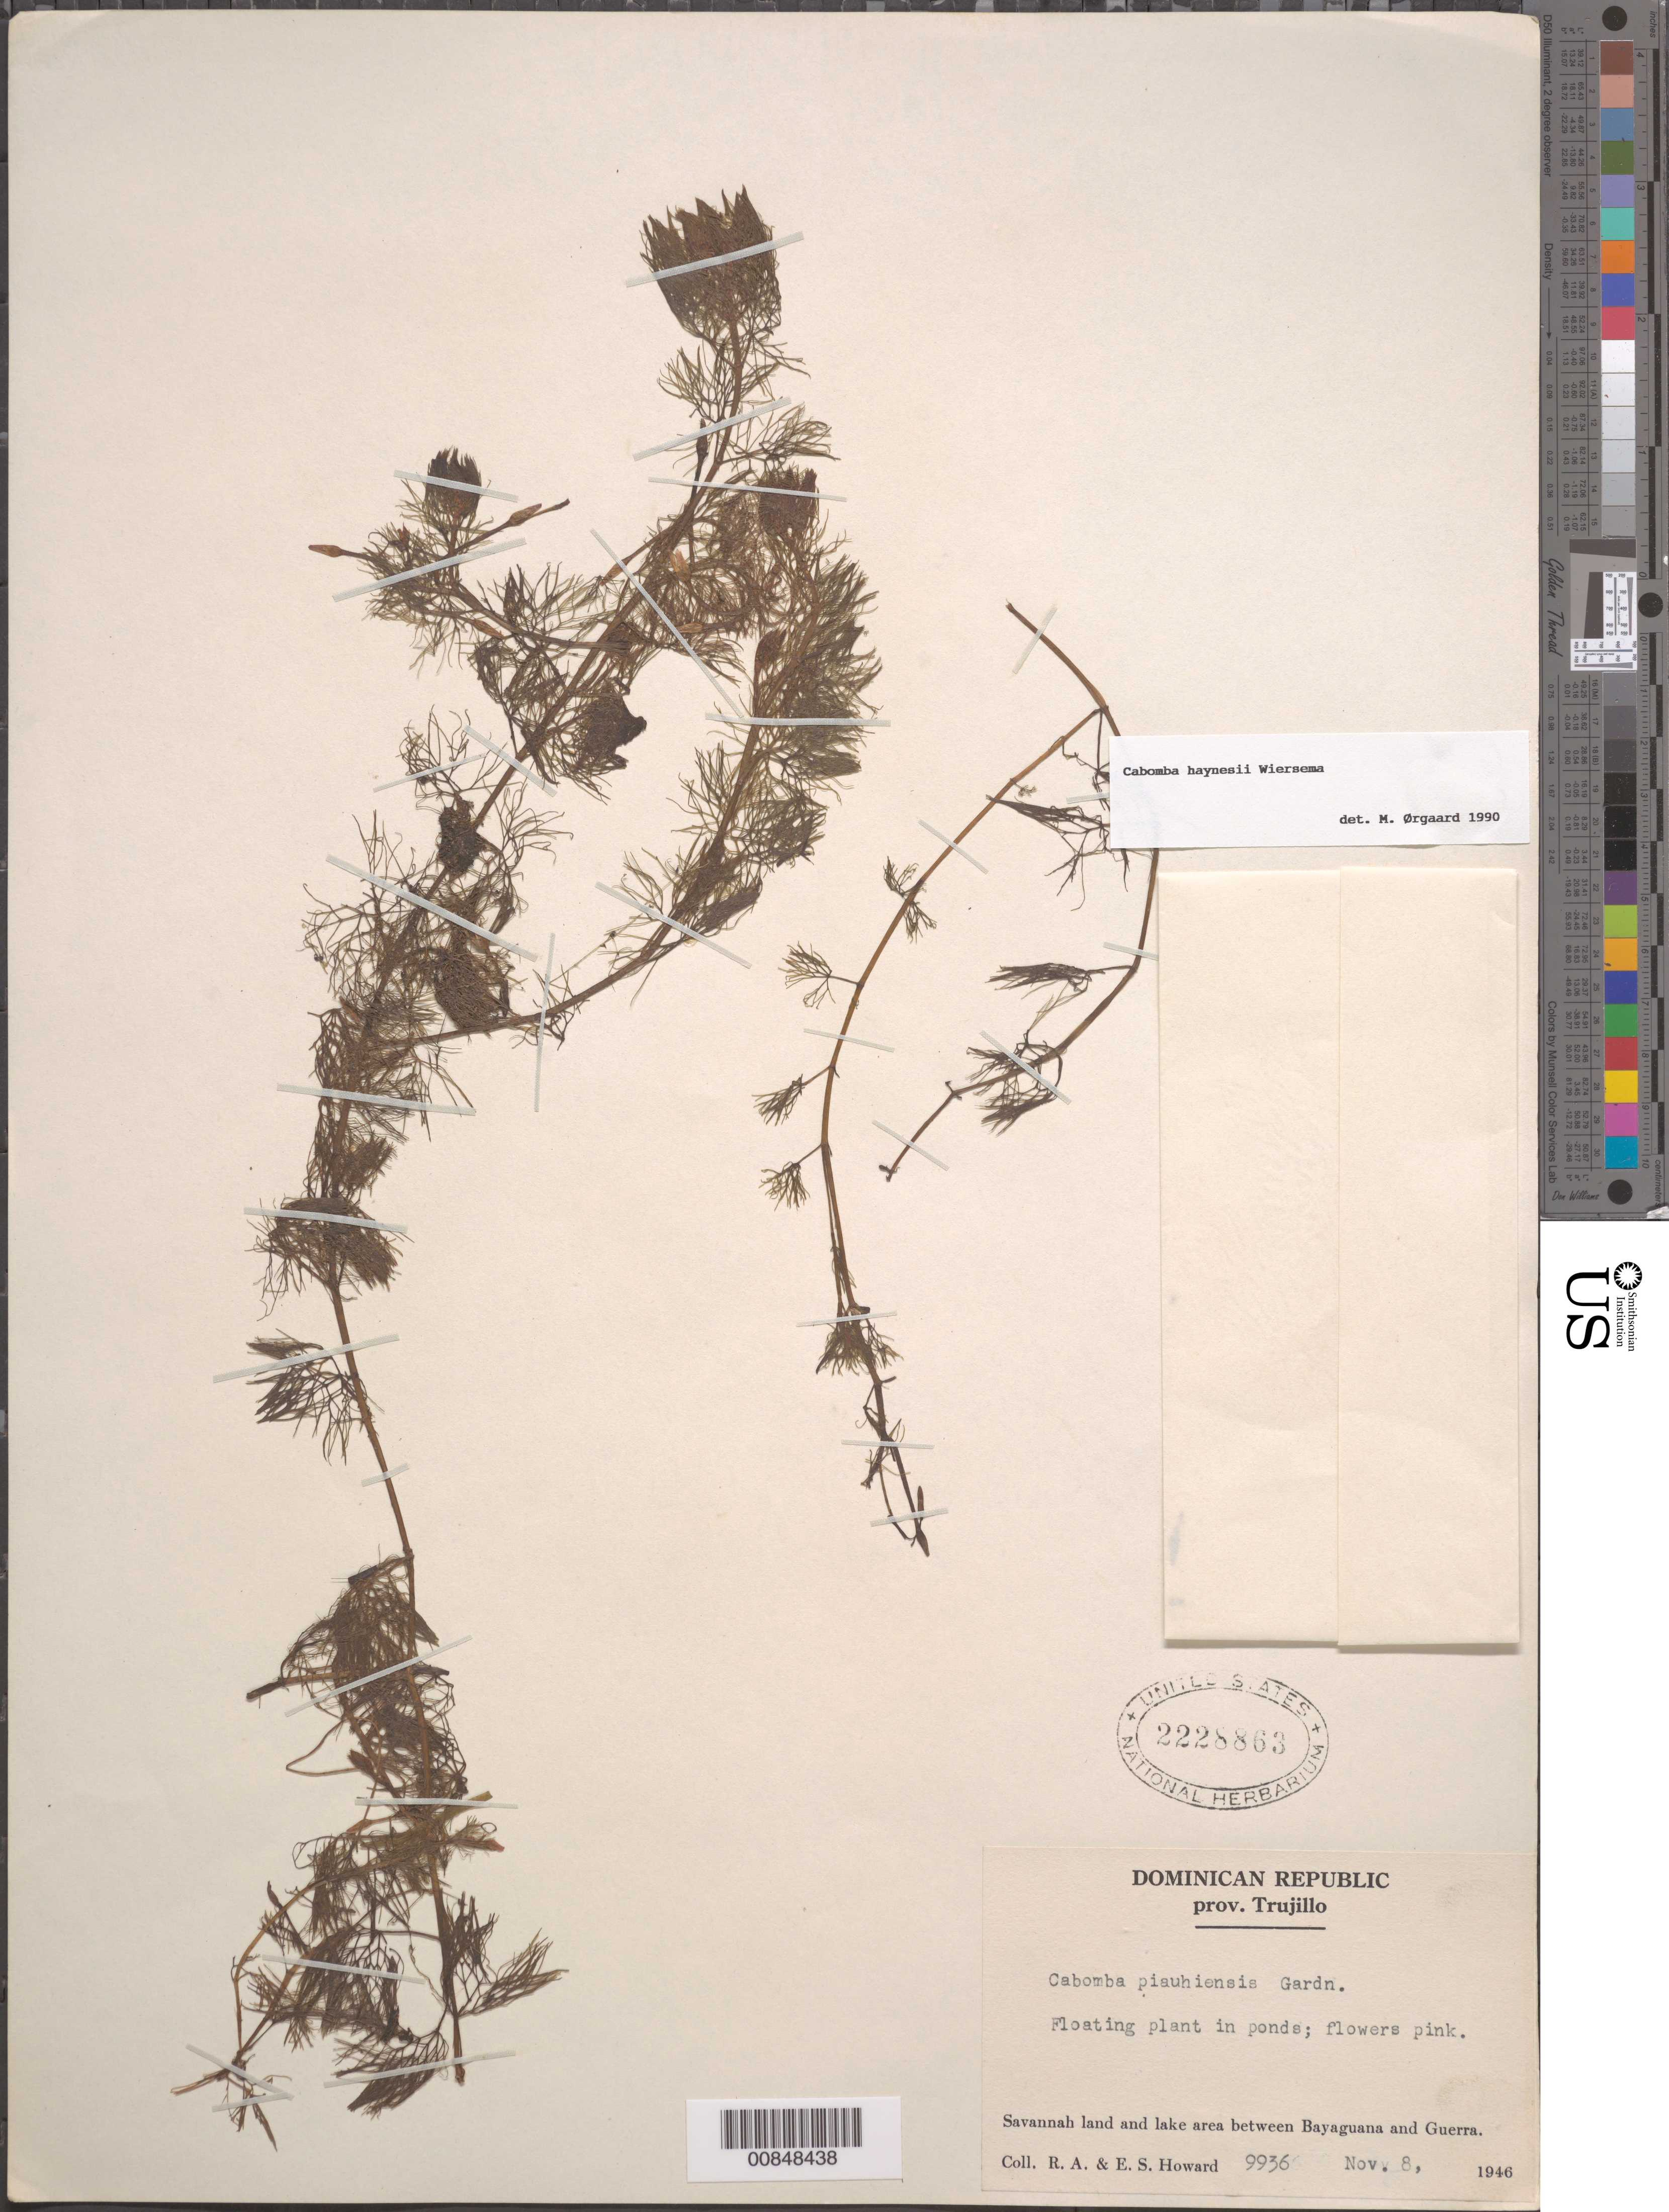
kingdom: Plantae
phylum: Tracheophyta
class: Magnoliopsida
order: Nymphaeales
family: Cabombaceae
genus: Cabomba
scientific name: Cabomba haynesii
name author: Wiersema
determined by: Ørgaard, M.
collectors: R. A. Howard & E. S. Howard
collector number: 9936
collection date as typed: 08 Nov 1946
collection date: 1946-11-08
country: Dominican Republic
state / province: San Cristóbal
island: Hispaniola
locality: Savannah land and lake area between Bayaguana and Guerra. Prov. Trujillo (obsolete).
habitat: Floating plant in ponds. Savannah land and lake area.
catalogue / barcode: US 2228863